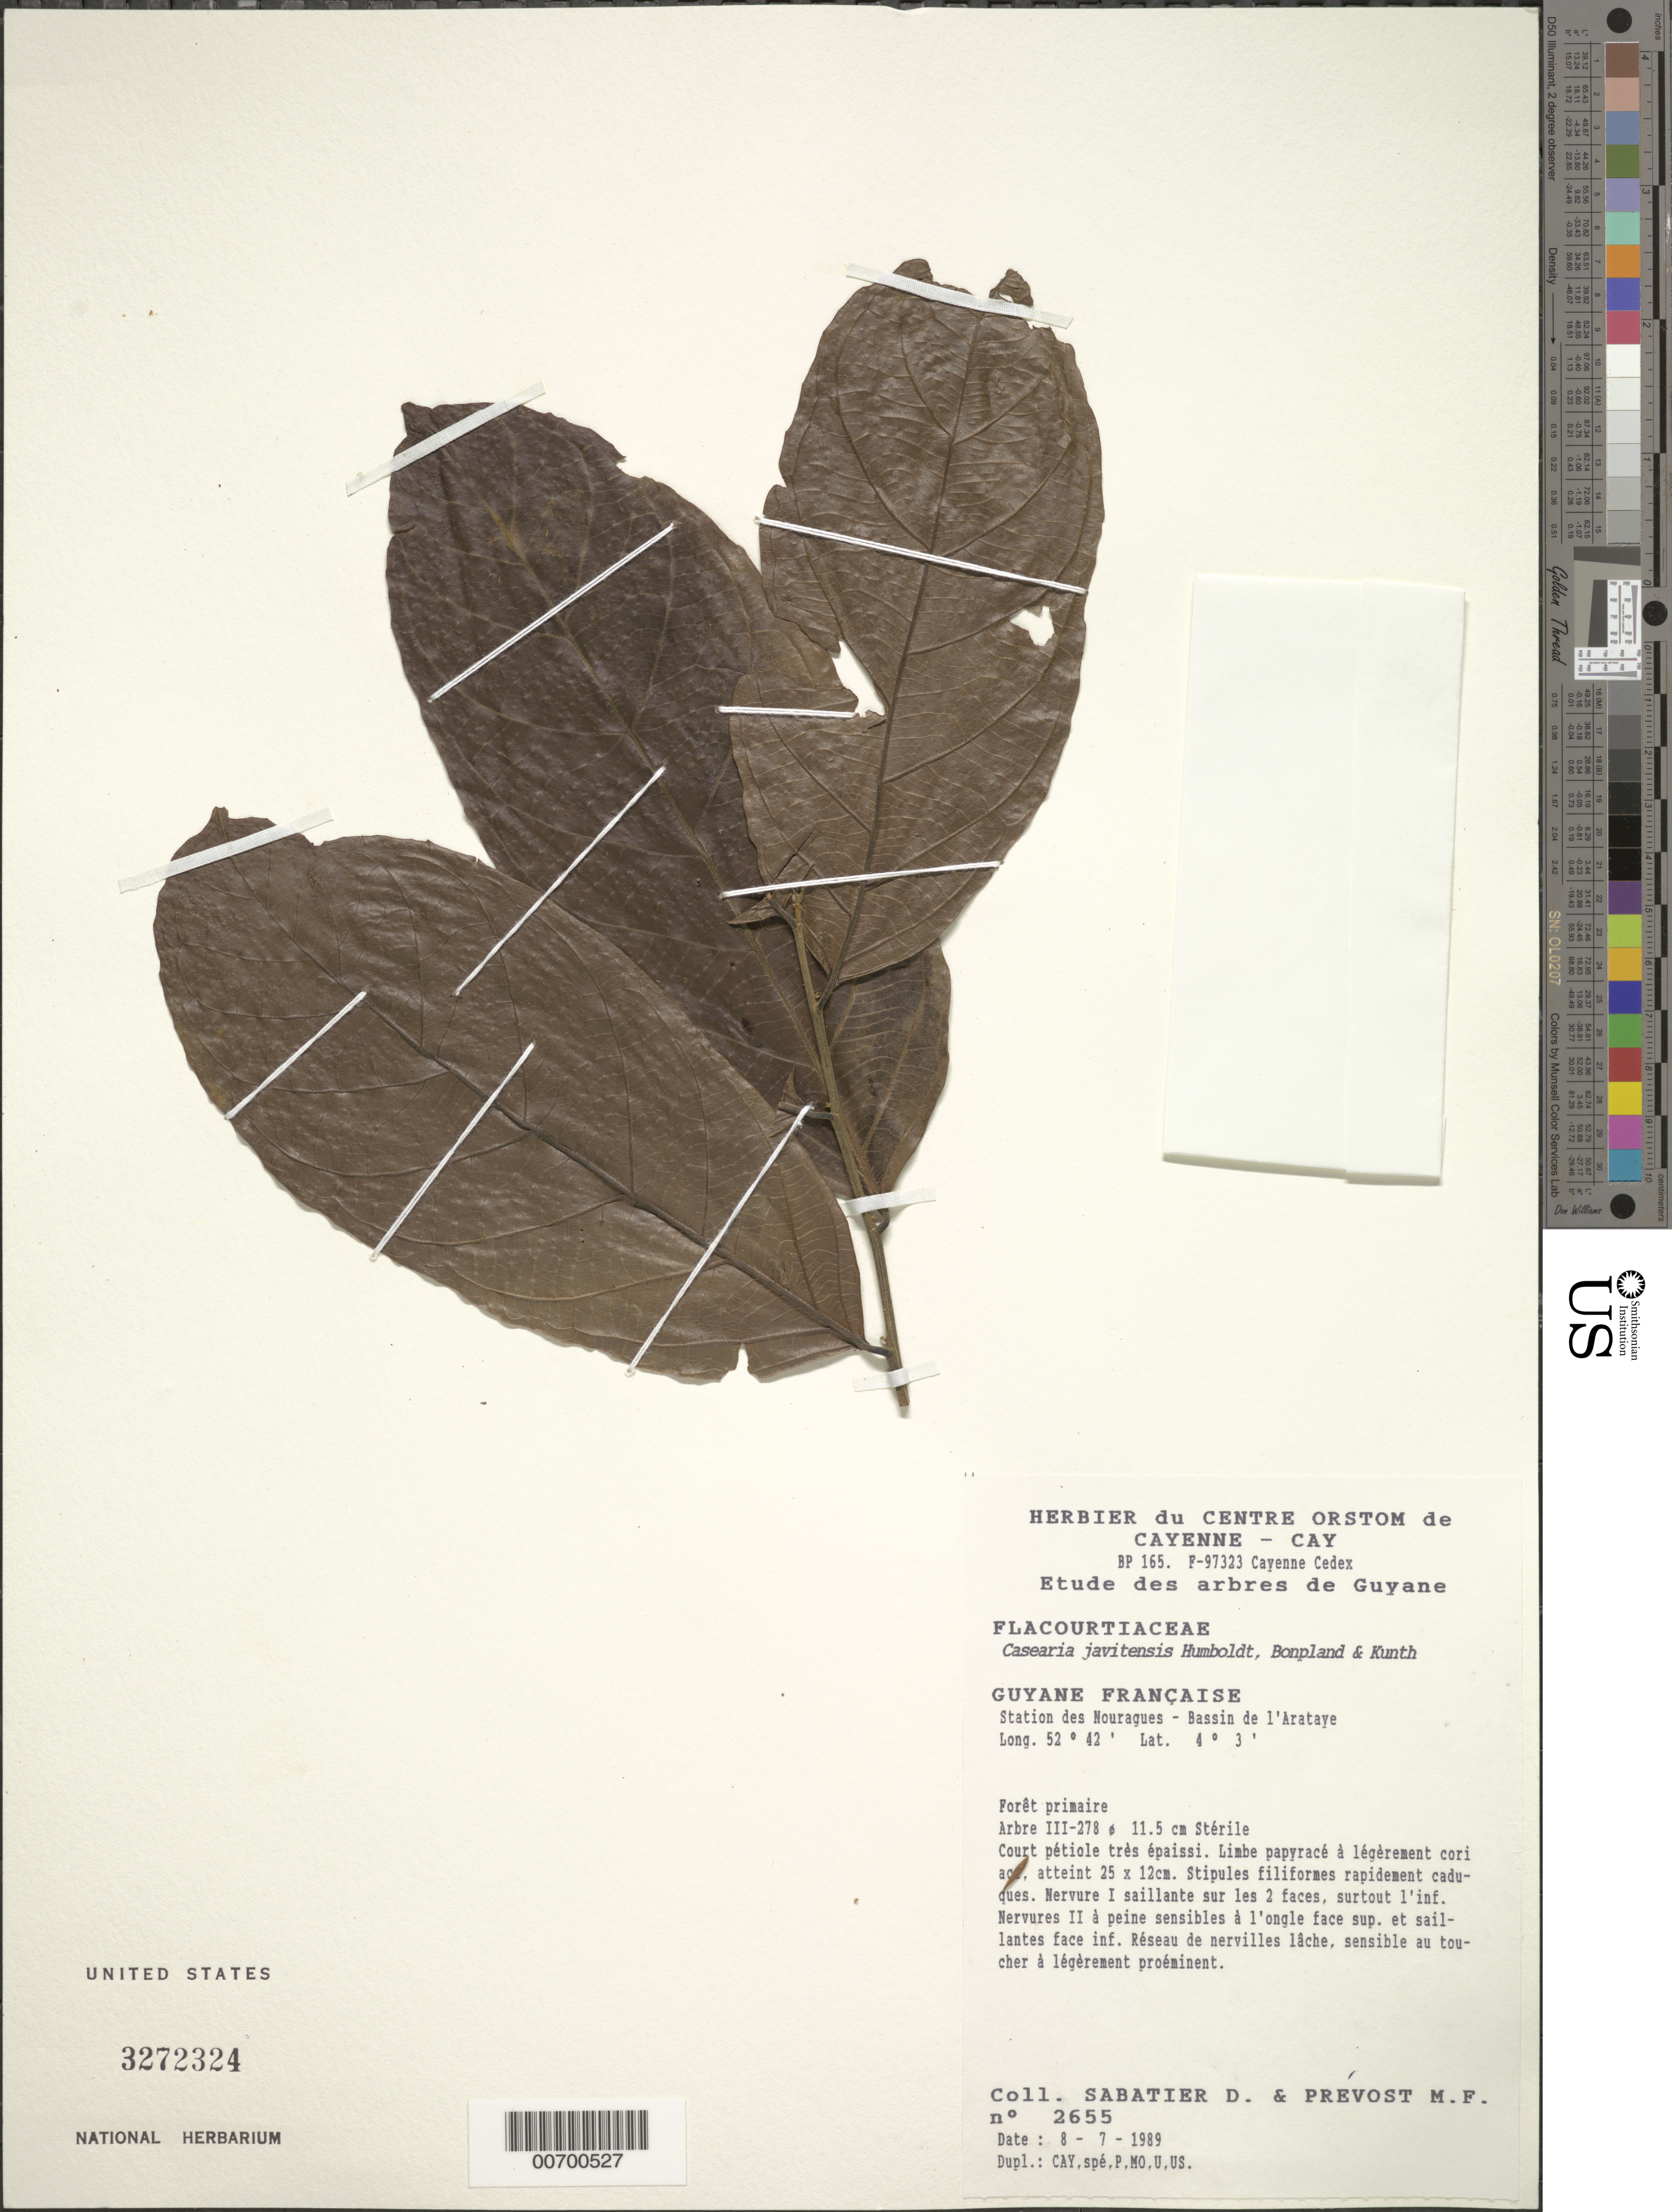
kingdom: Plantae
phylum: Tracheophyta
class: Magnoliopsida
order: Malpighiales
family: Salicaceae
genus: Piparea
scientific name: Piparea multiflora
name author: C.F. Gaertn.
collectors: D. Sabatier & M.-F. Prévost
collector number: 2655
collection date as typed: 8-Jul-89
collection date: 1989-07-08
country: French Guiana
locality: Station des Nouragues, Bassin de l'Approuague, Arataye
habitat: Primary forest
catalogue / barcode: US 3272324